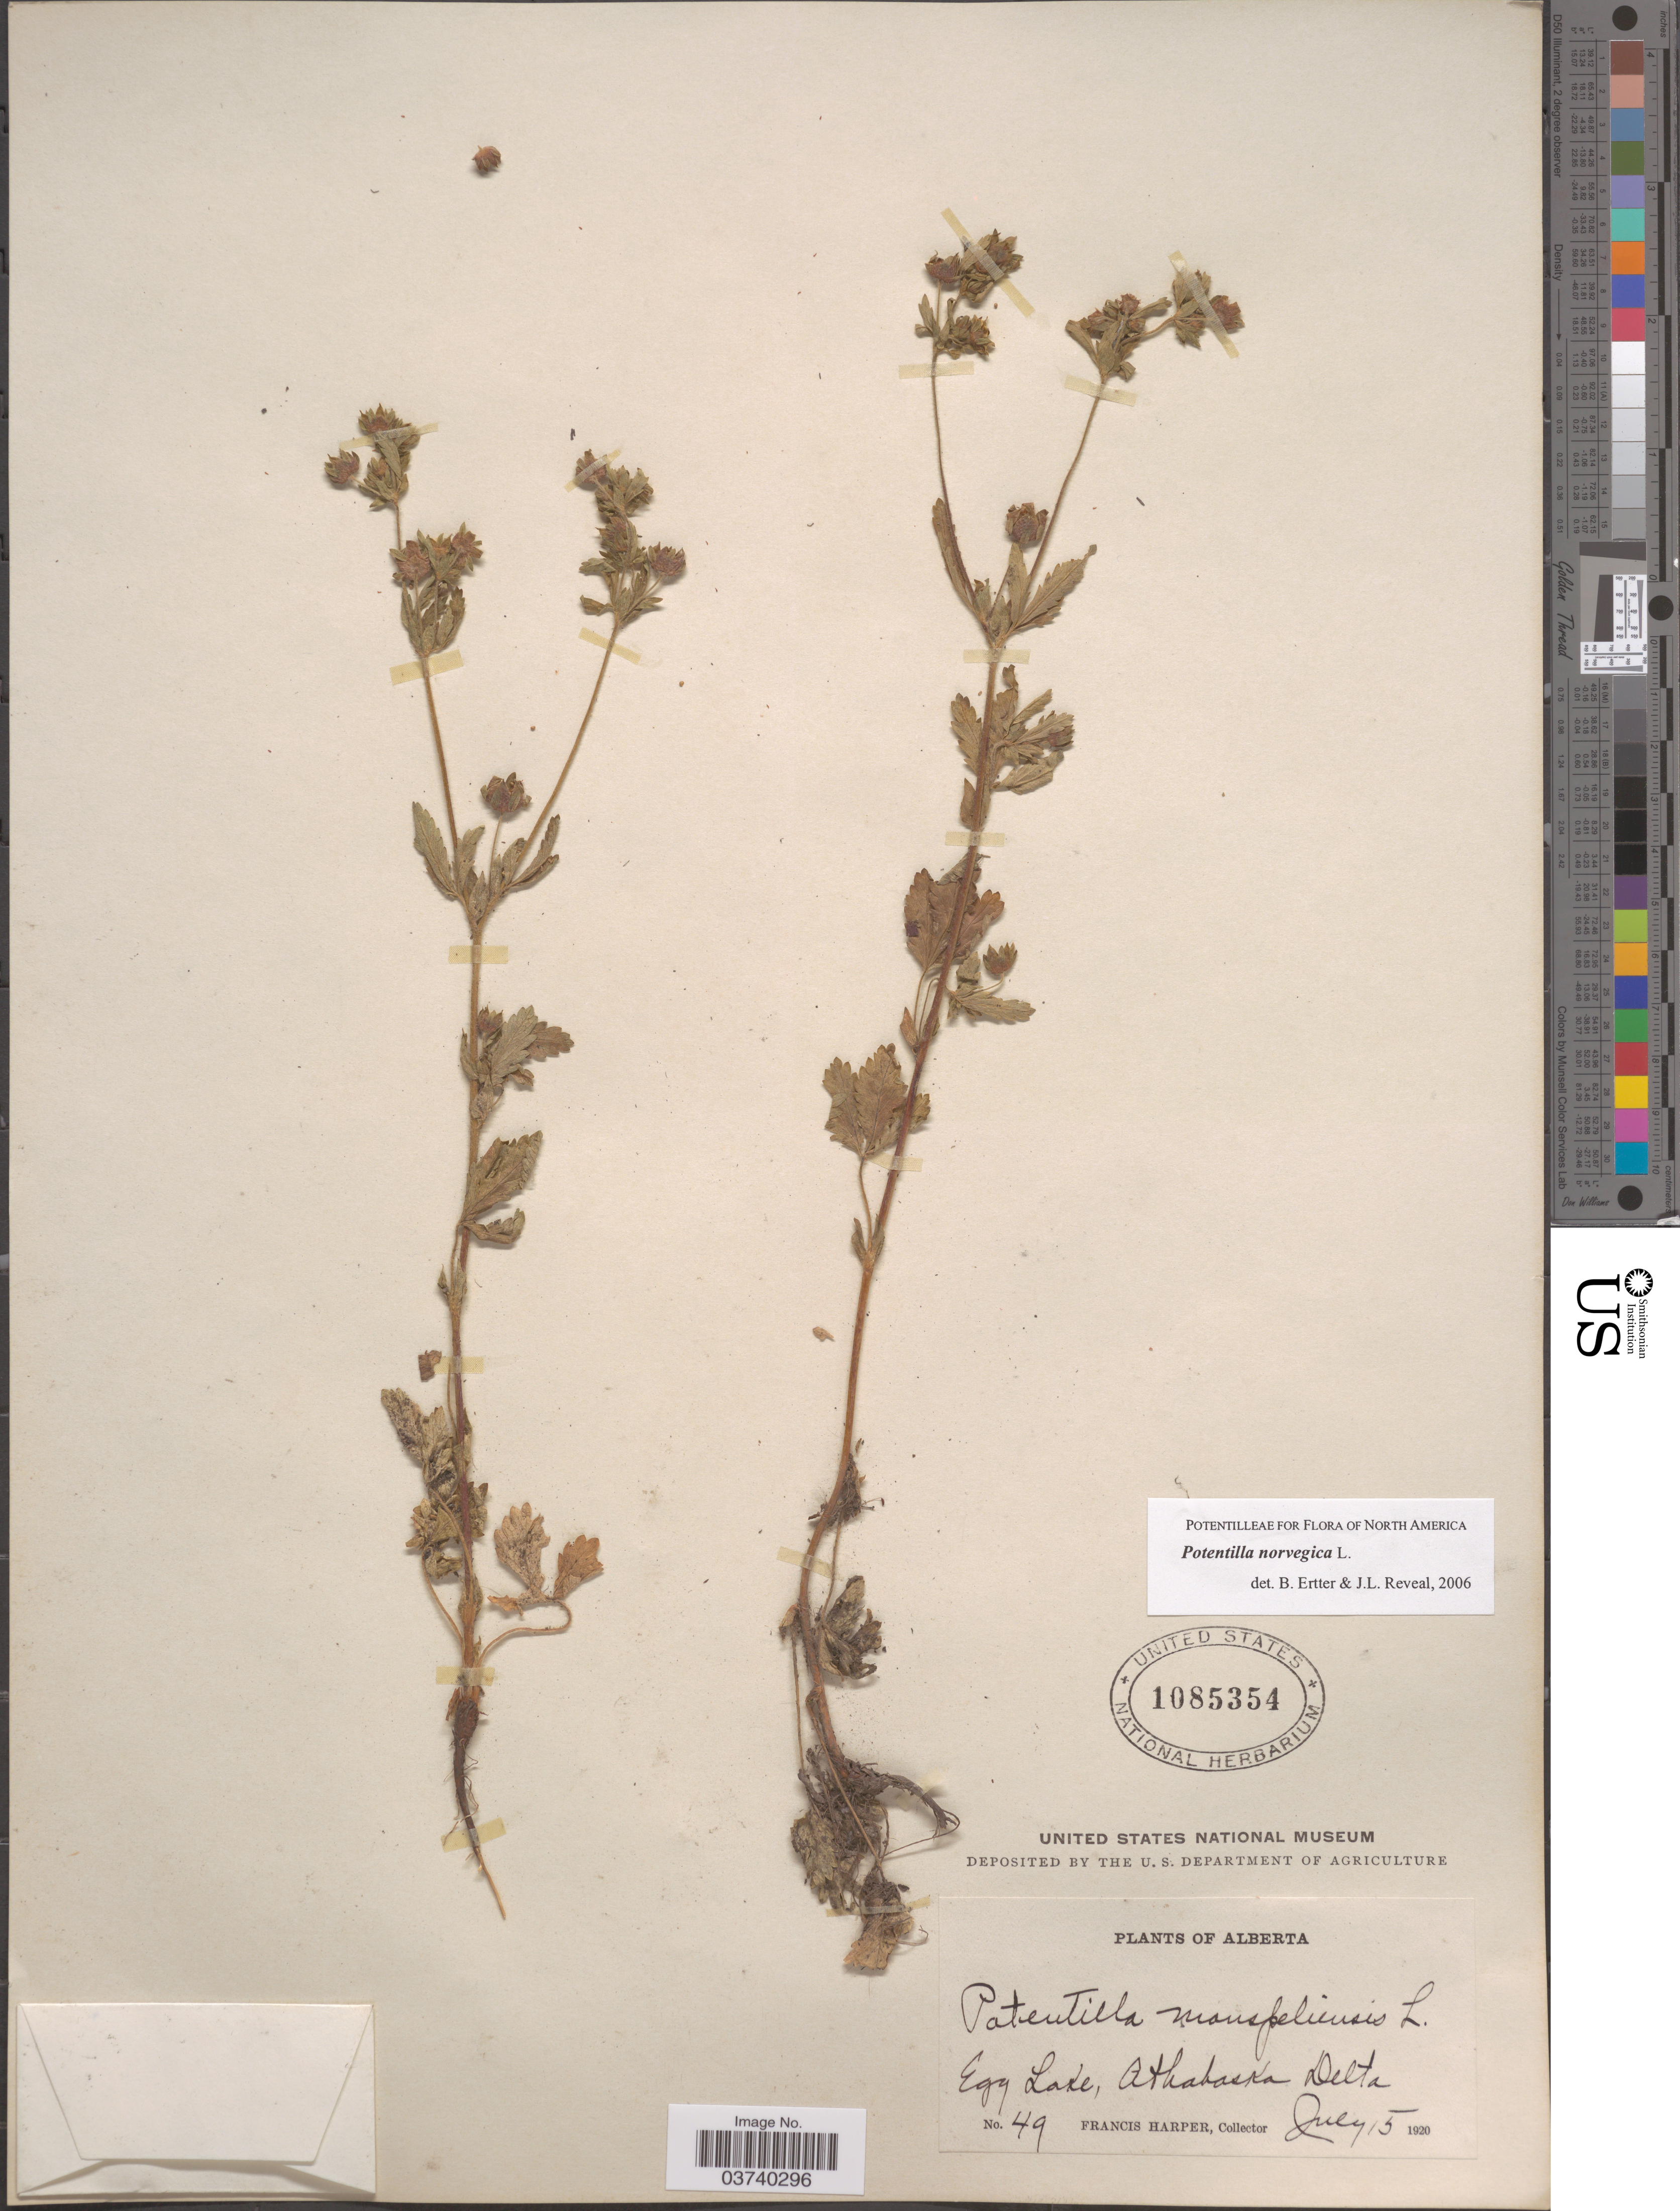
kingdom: Plantae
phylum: Tracheophyta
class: Magnoliopsida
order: Rosales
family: Rosaceae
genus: Potentilla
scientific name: Potentilla norvegica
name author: L.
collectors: F. Harper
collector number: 49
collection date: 1920-07-15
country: Canada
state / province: Alberta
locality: Egg Lake, Athabaska Delta.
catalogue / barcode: US 1085354